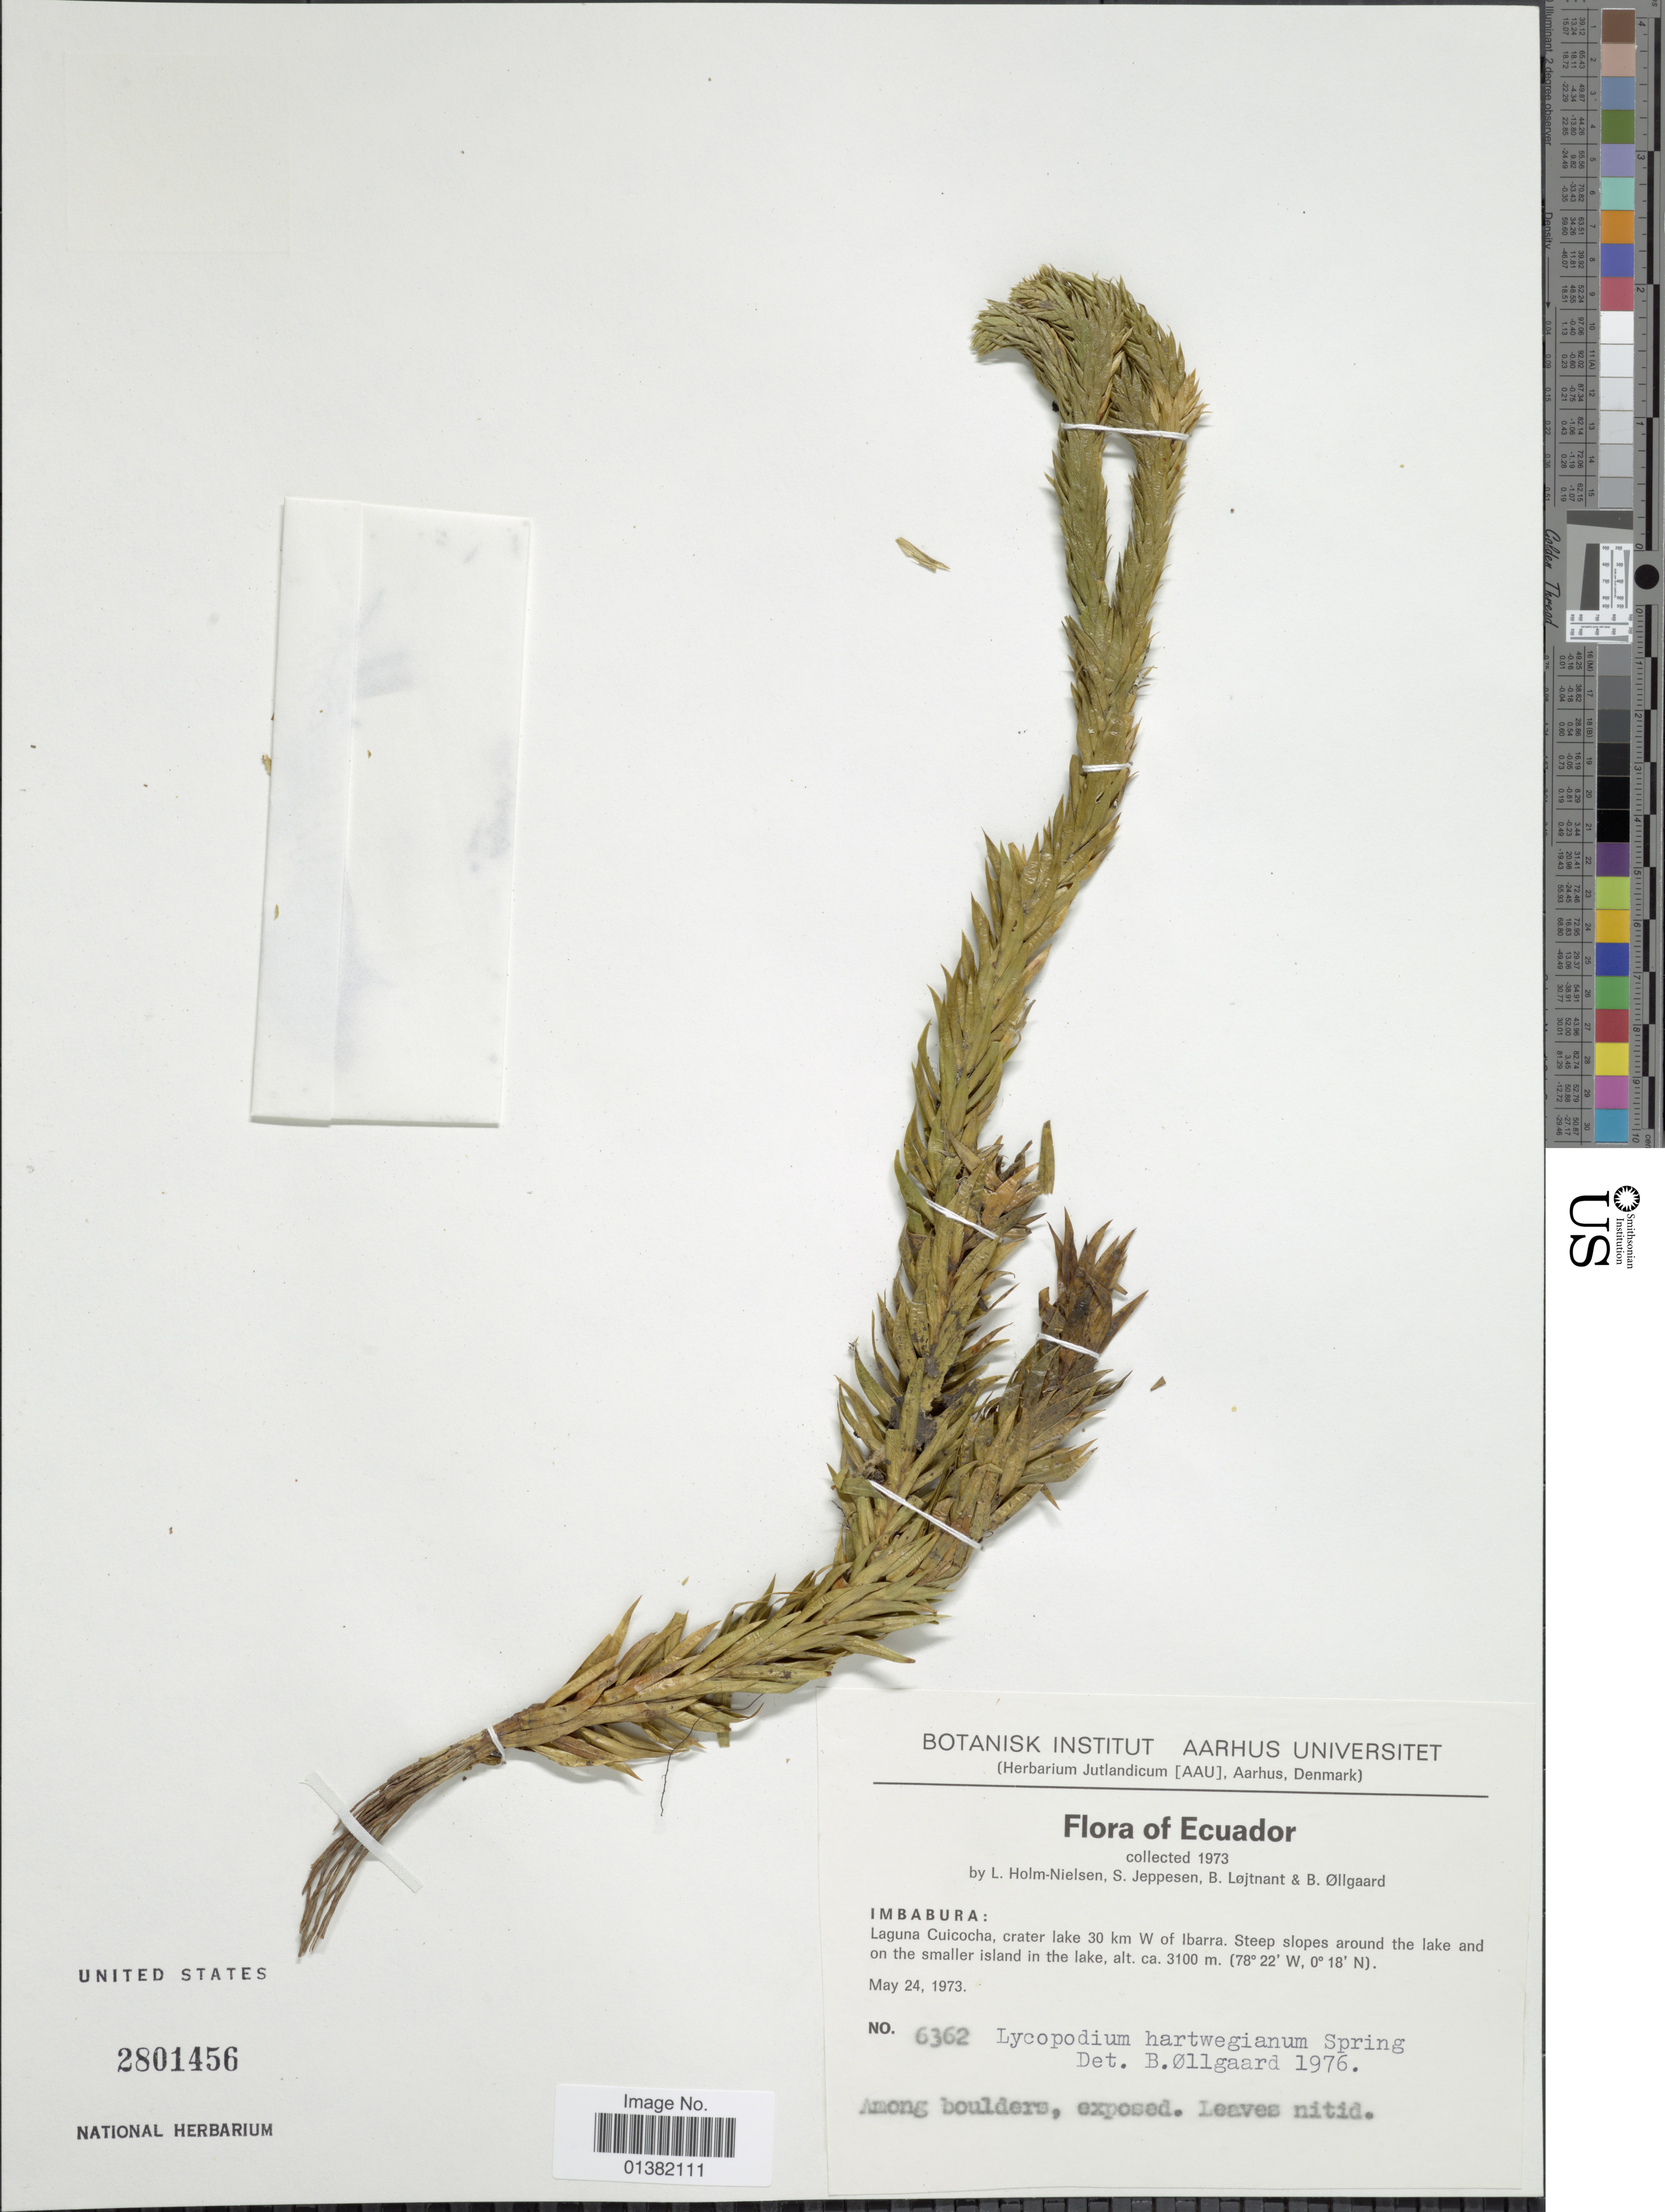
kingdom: Plantae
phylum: Tracheophyta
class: Lycopodiopsida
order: Lycopodiales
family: Lycopodiaceae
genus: Phlegmariurus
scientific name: Phlegmariurus hartwegianus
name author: (Spring) B. Øllg.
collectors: L. B. Holm-Nielsen, S. Jeppesen, B. Löjtnant & B. Øllgaard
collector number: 6362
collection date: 1973-05-24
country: Ecuador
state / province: Imbabura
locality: Laguna Cuicocha, crater lake 30 km W of Ibarra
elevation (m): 3100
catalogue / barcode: US 2801456